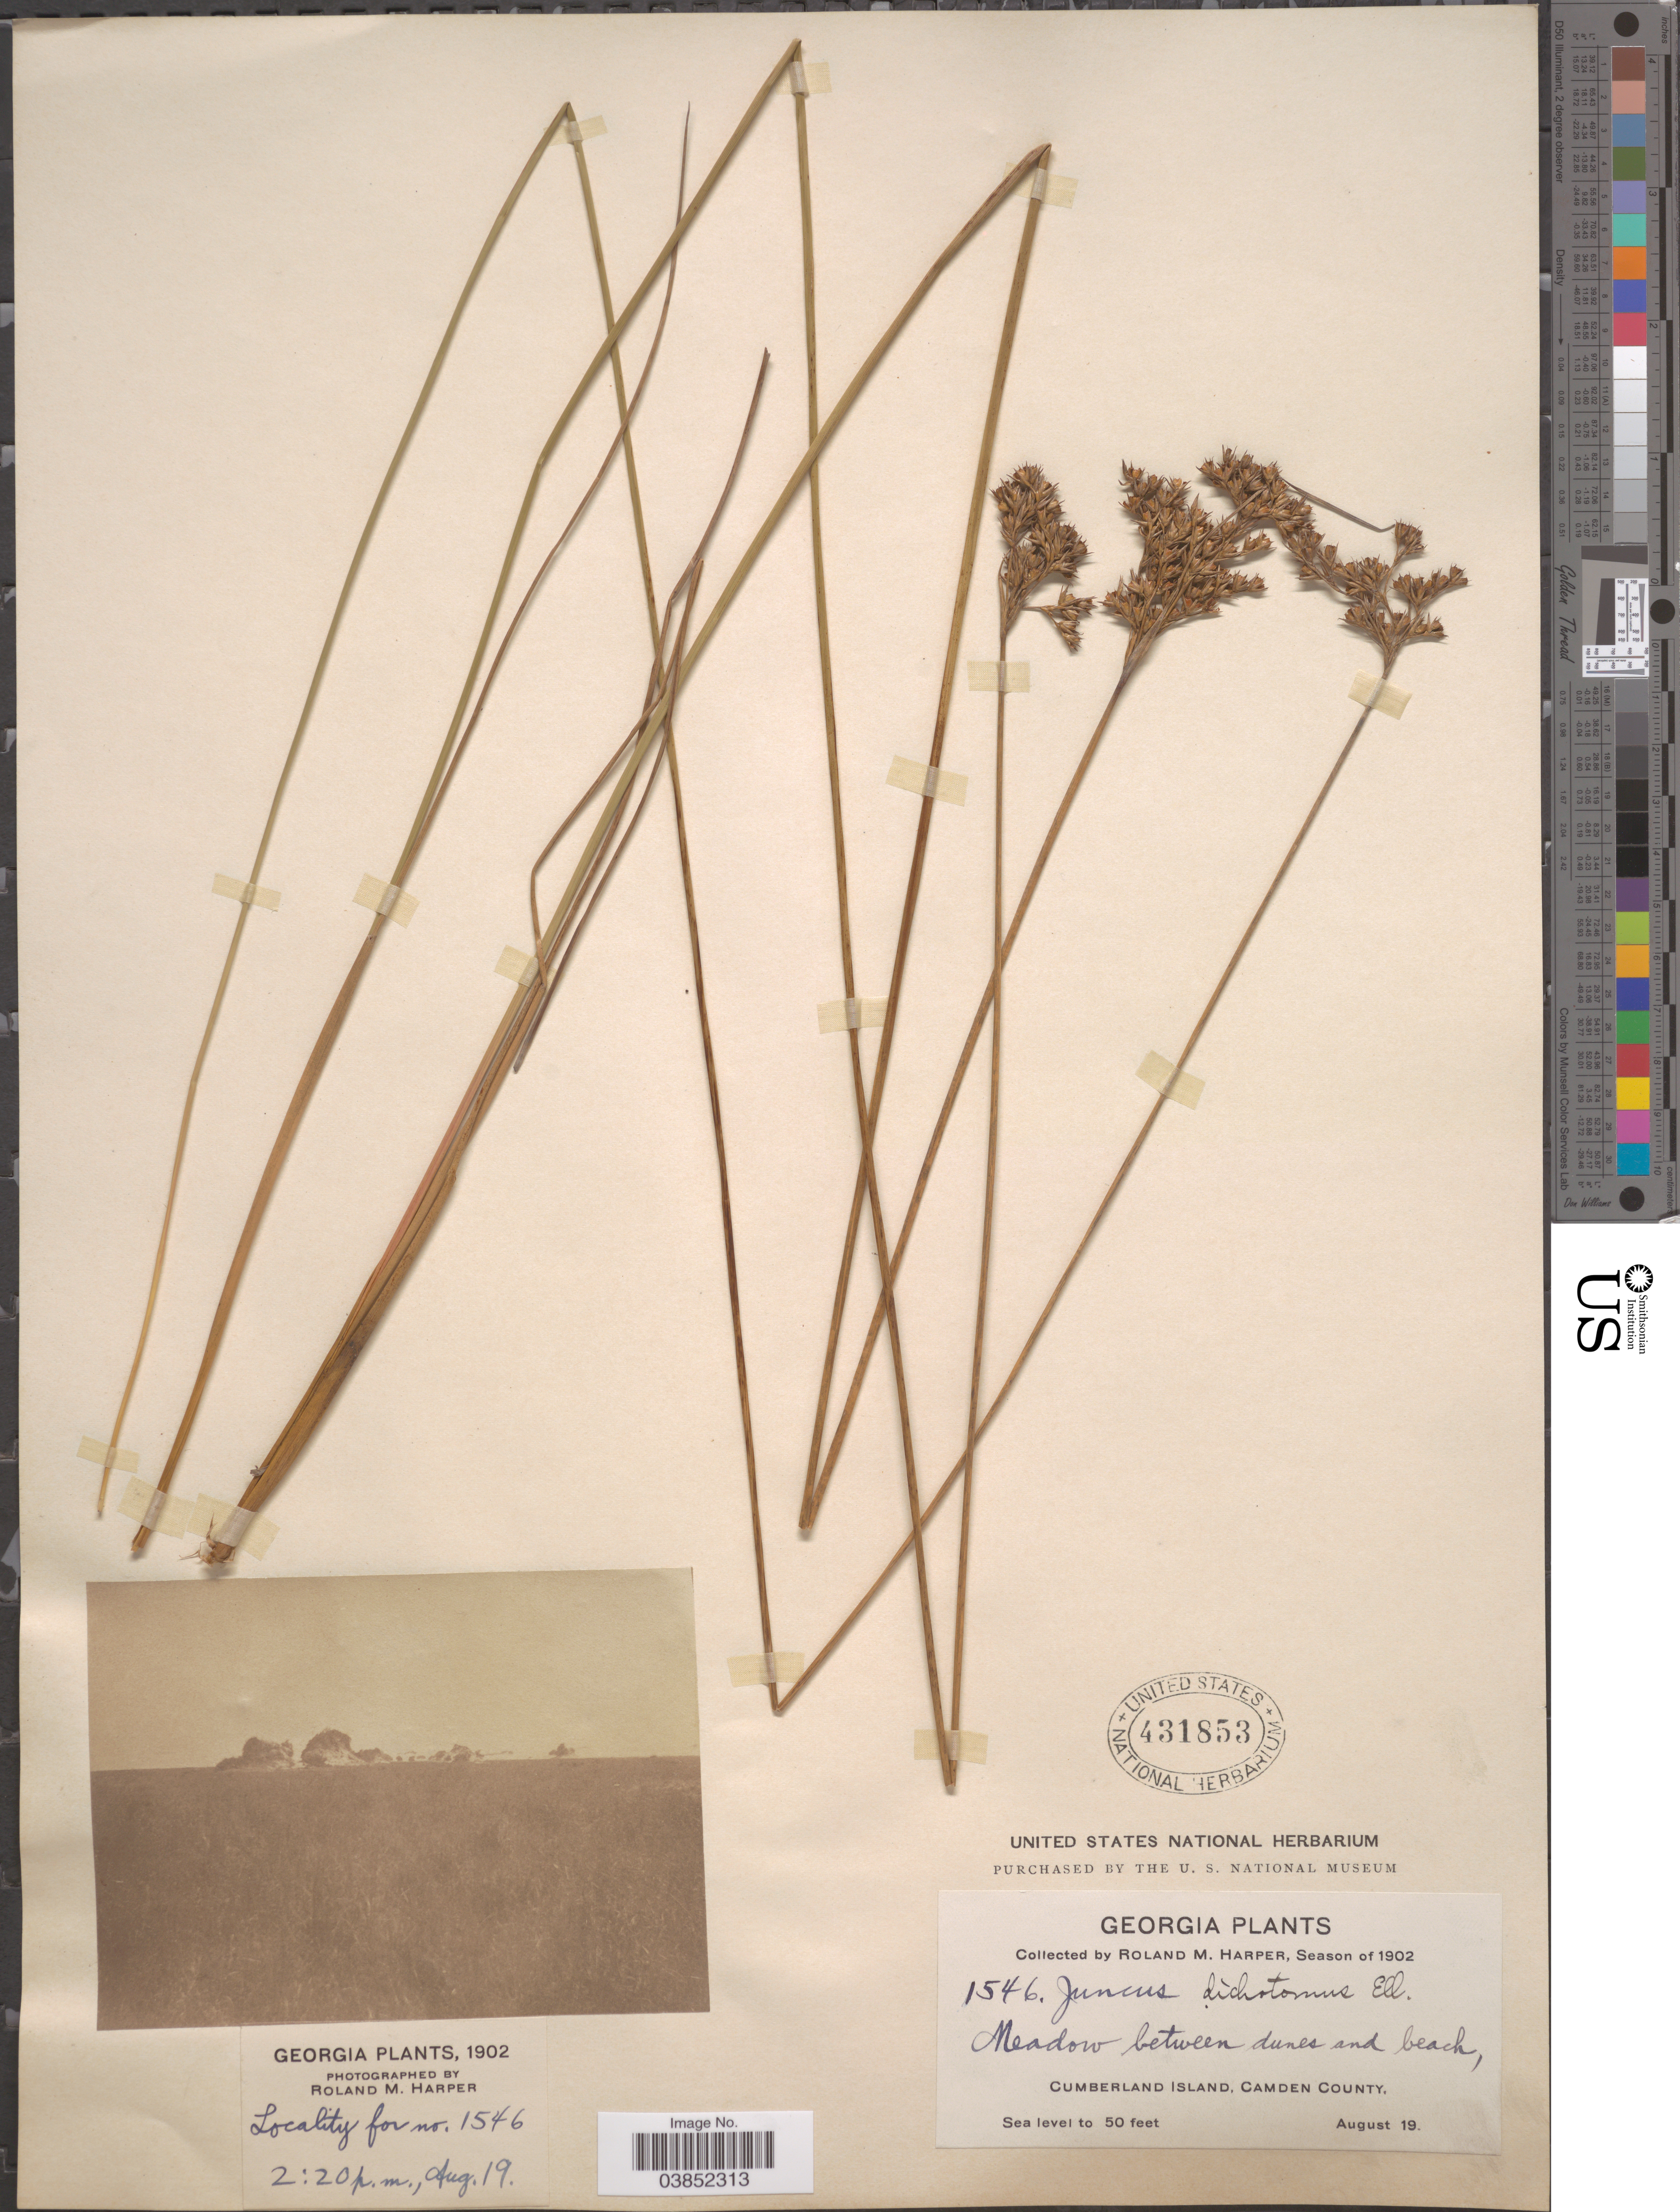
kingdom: Plantae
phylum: Tracheophyta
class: Liliopsida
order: Poales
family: Juncaceae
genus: Juncus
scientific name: Juncus dichotomus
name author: Elliott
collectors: R. M. Harper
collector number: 1546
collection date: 1902-08-19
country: United States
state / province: Georgia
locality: Meadow between dunes and beach, Cumberland Island, Camden County.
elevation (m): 0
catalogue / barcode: US 431853